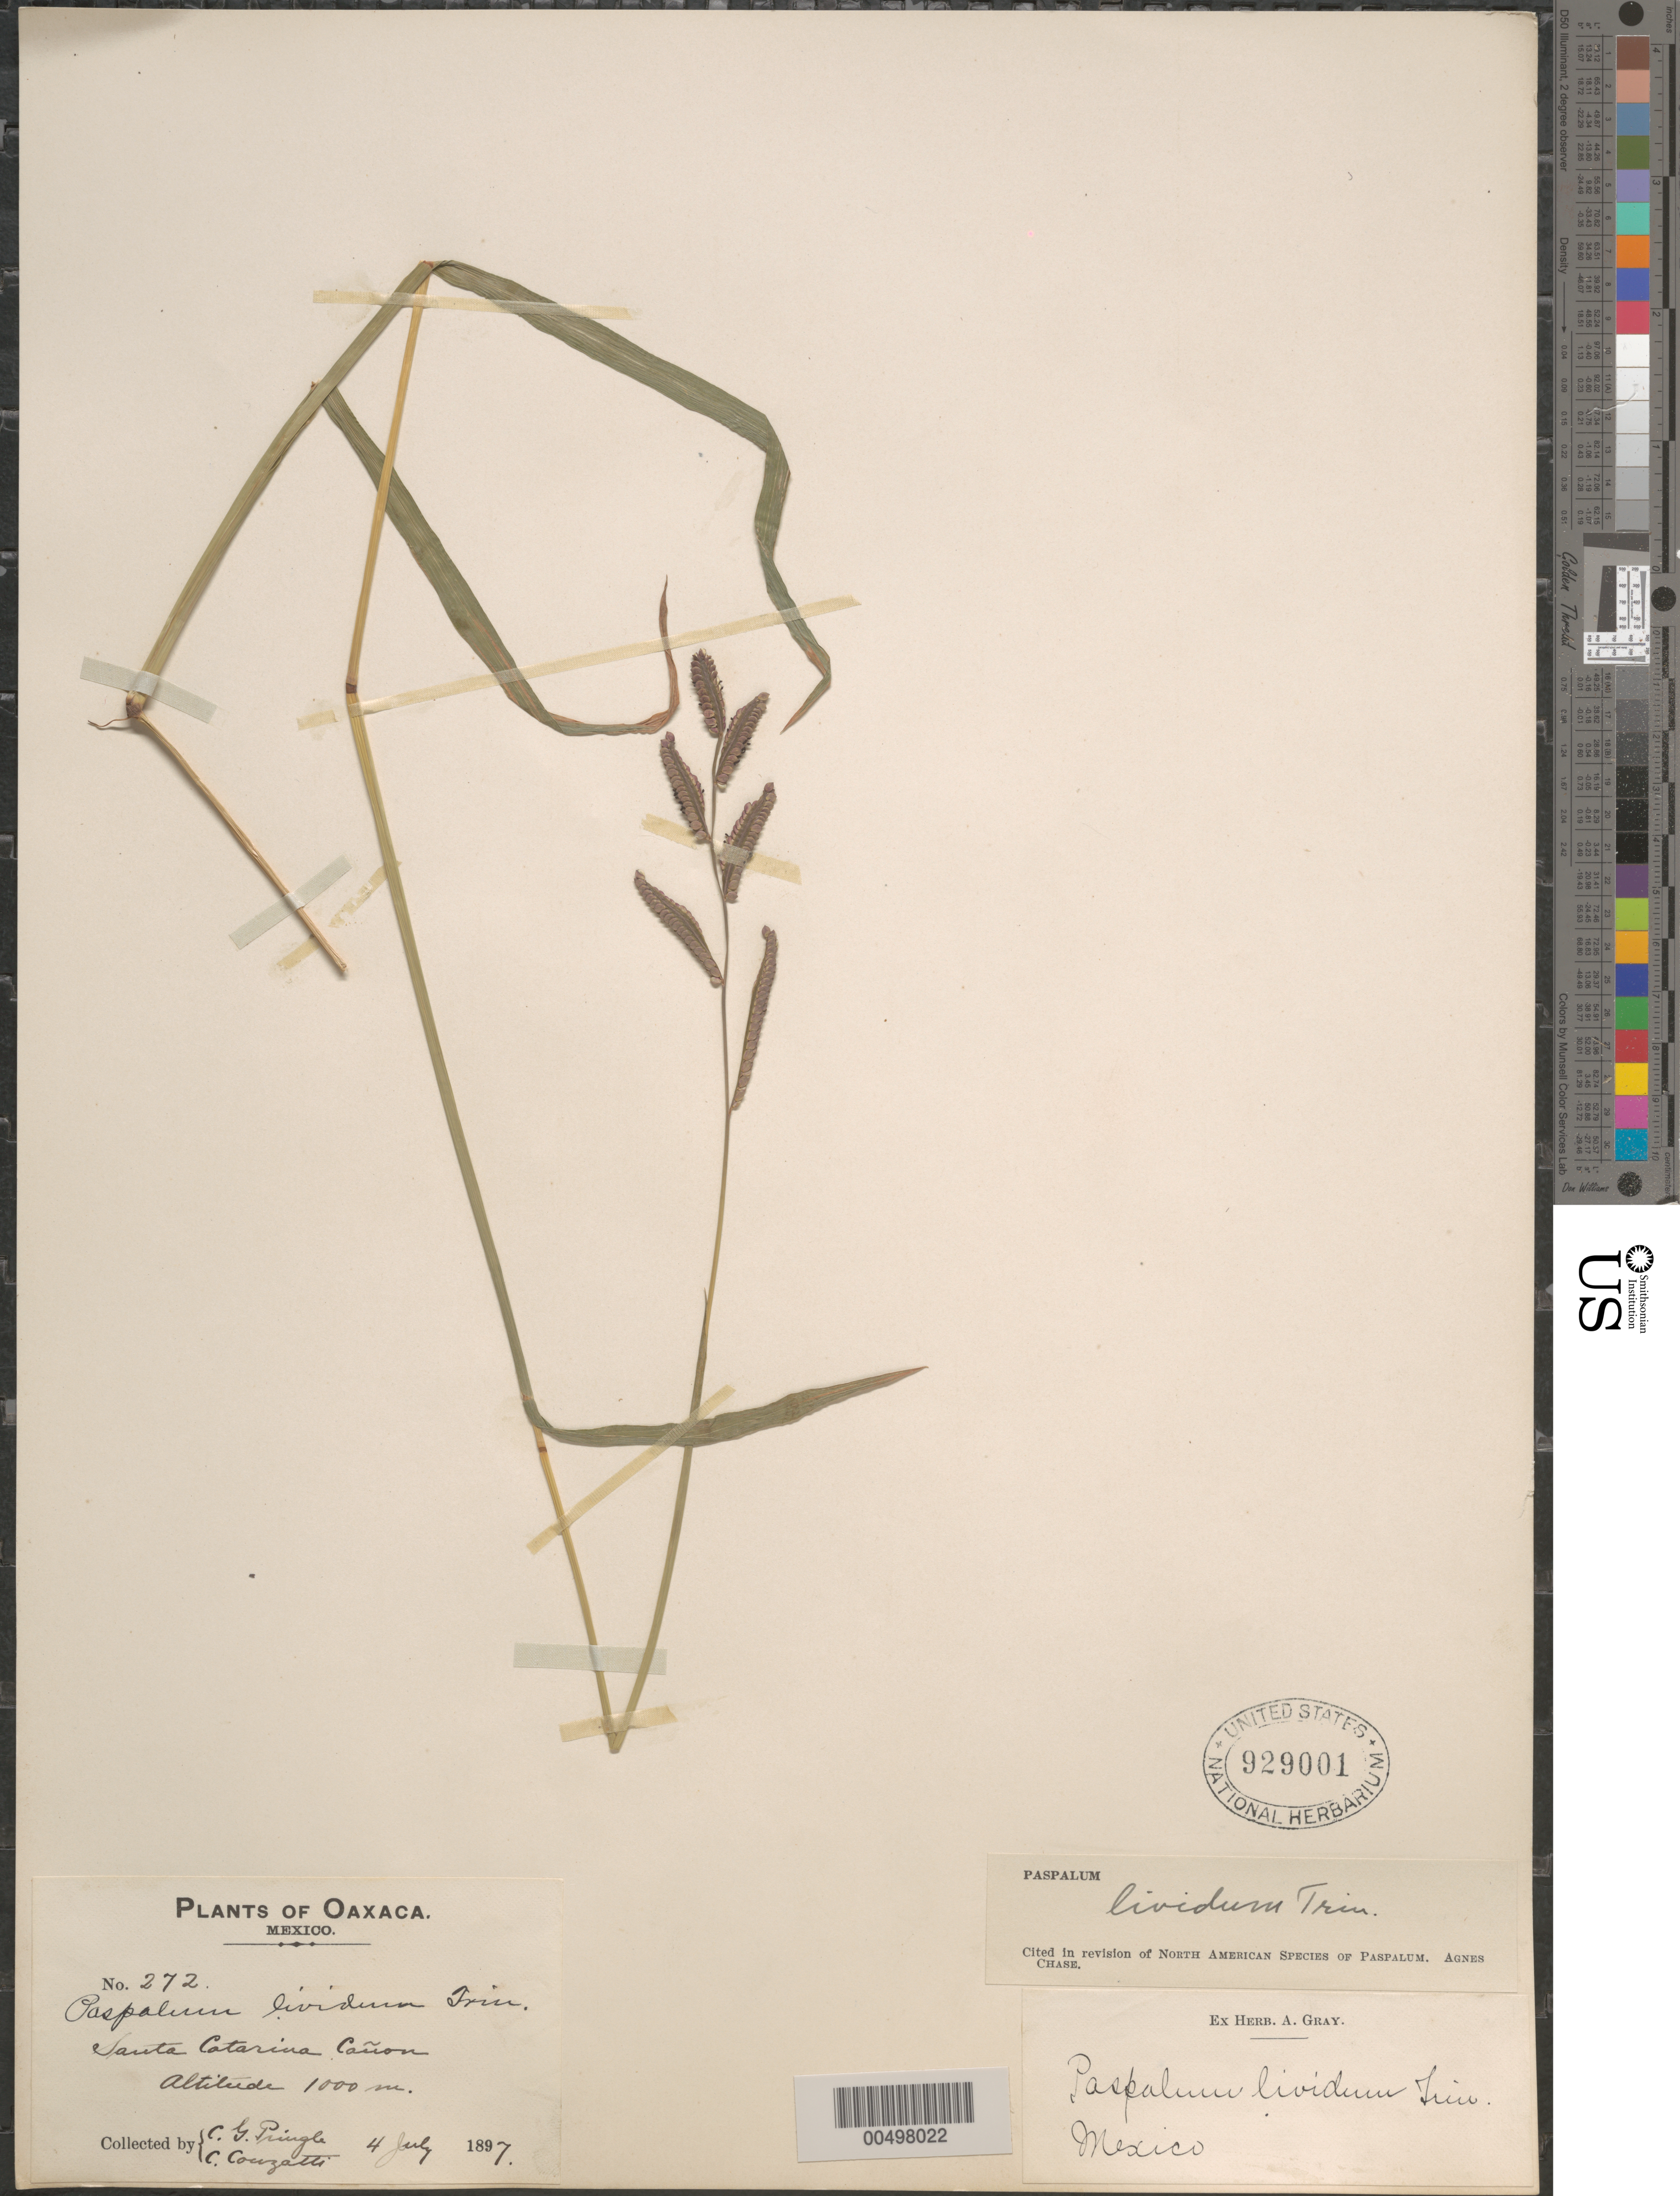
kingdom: Plantae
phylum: Tracheophyta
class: Liliopsida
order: Poales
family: Poaceae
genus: Paspalum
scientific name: Paspalum lividum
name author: Trin. in Schltdl.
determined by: Chase, [M.] Agnes, (US)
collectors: C. G. Pringle & C. Conzatti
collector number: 272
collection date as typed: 4 Jul 1897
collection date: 1897-07-04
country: Mexico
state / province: Oaxaca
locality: Santa Catarina Ca¤on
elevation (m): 1000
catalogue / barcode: US 929001